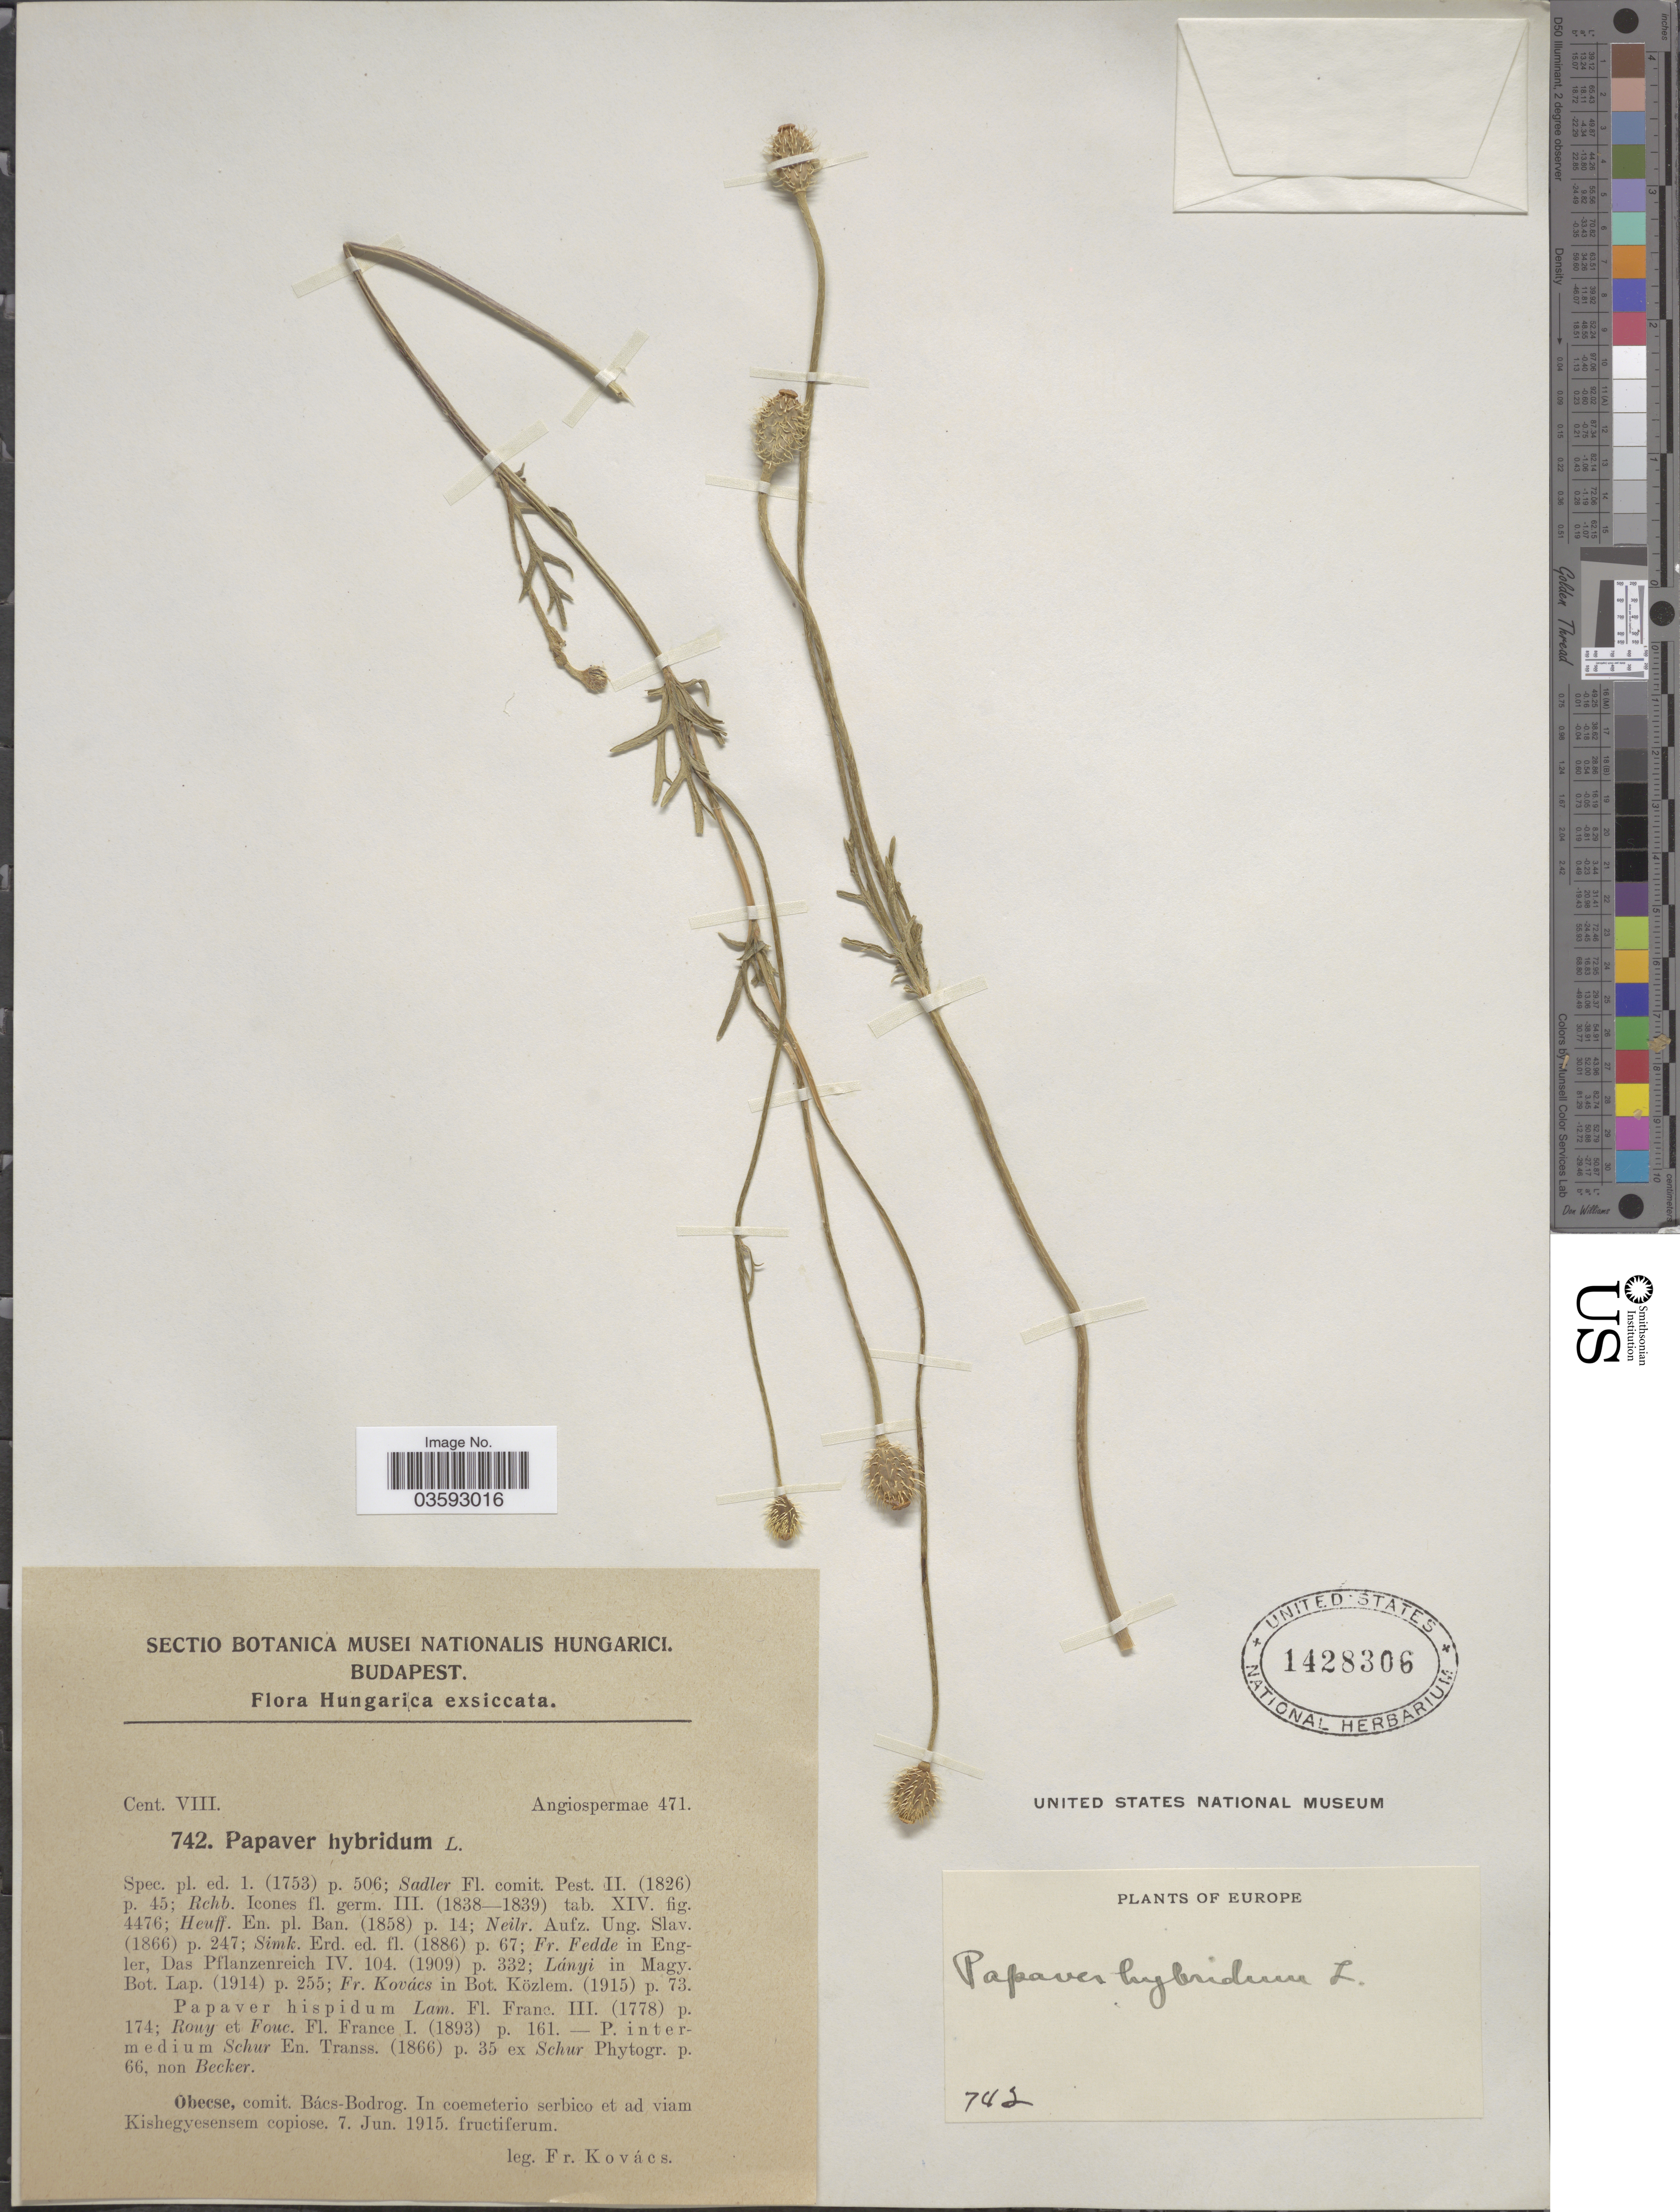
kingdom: Plantae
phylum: Tracheophyta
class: Magnoliopsida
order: Ranunculales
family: Papaveraceae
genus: Papaver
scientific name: Papaver hybridum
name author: L.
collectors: F. Kovacs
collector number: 742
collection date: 1915-06-07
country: Hungary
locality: Obecse, comit. Bács-Bodrog. In coemeterio serbico et ad viam Kishegyesensem copiose.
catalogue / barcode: US 1428306